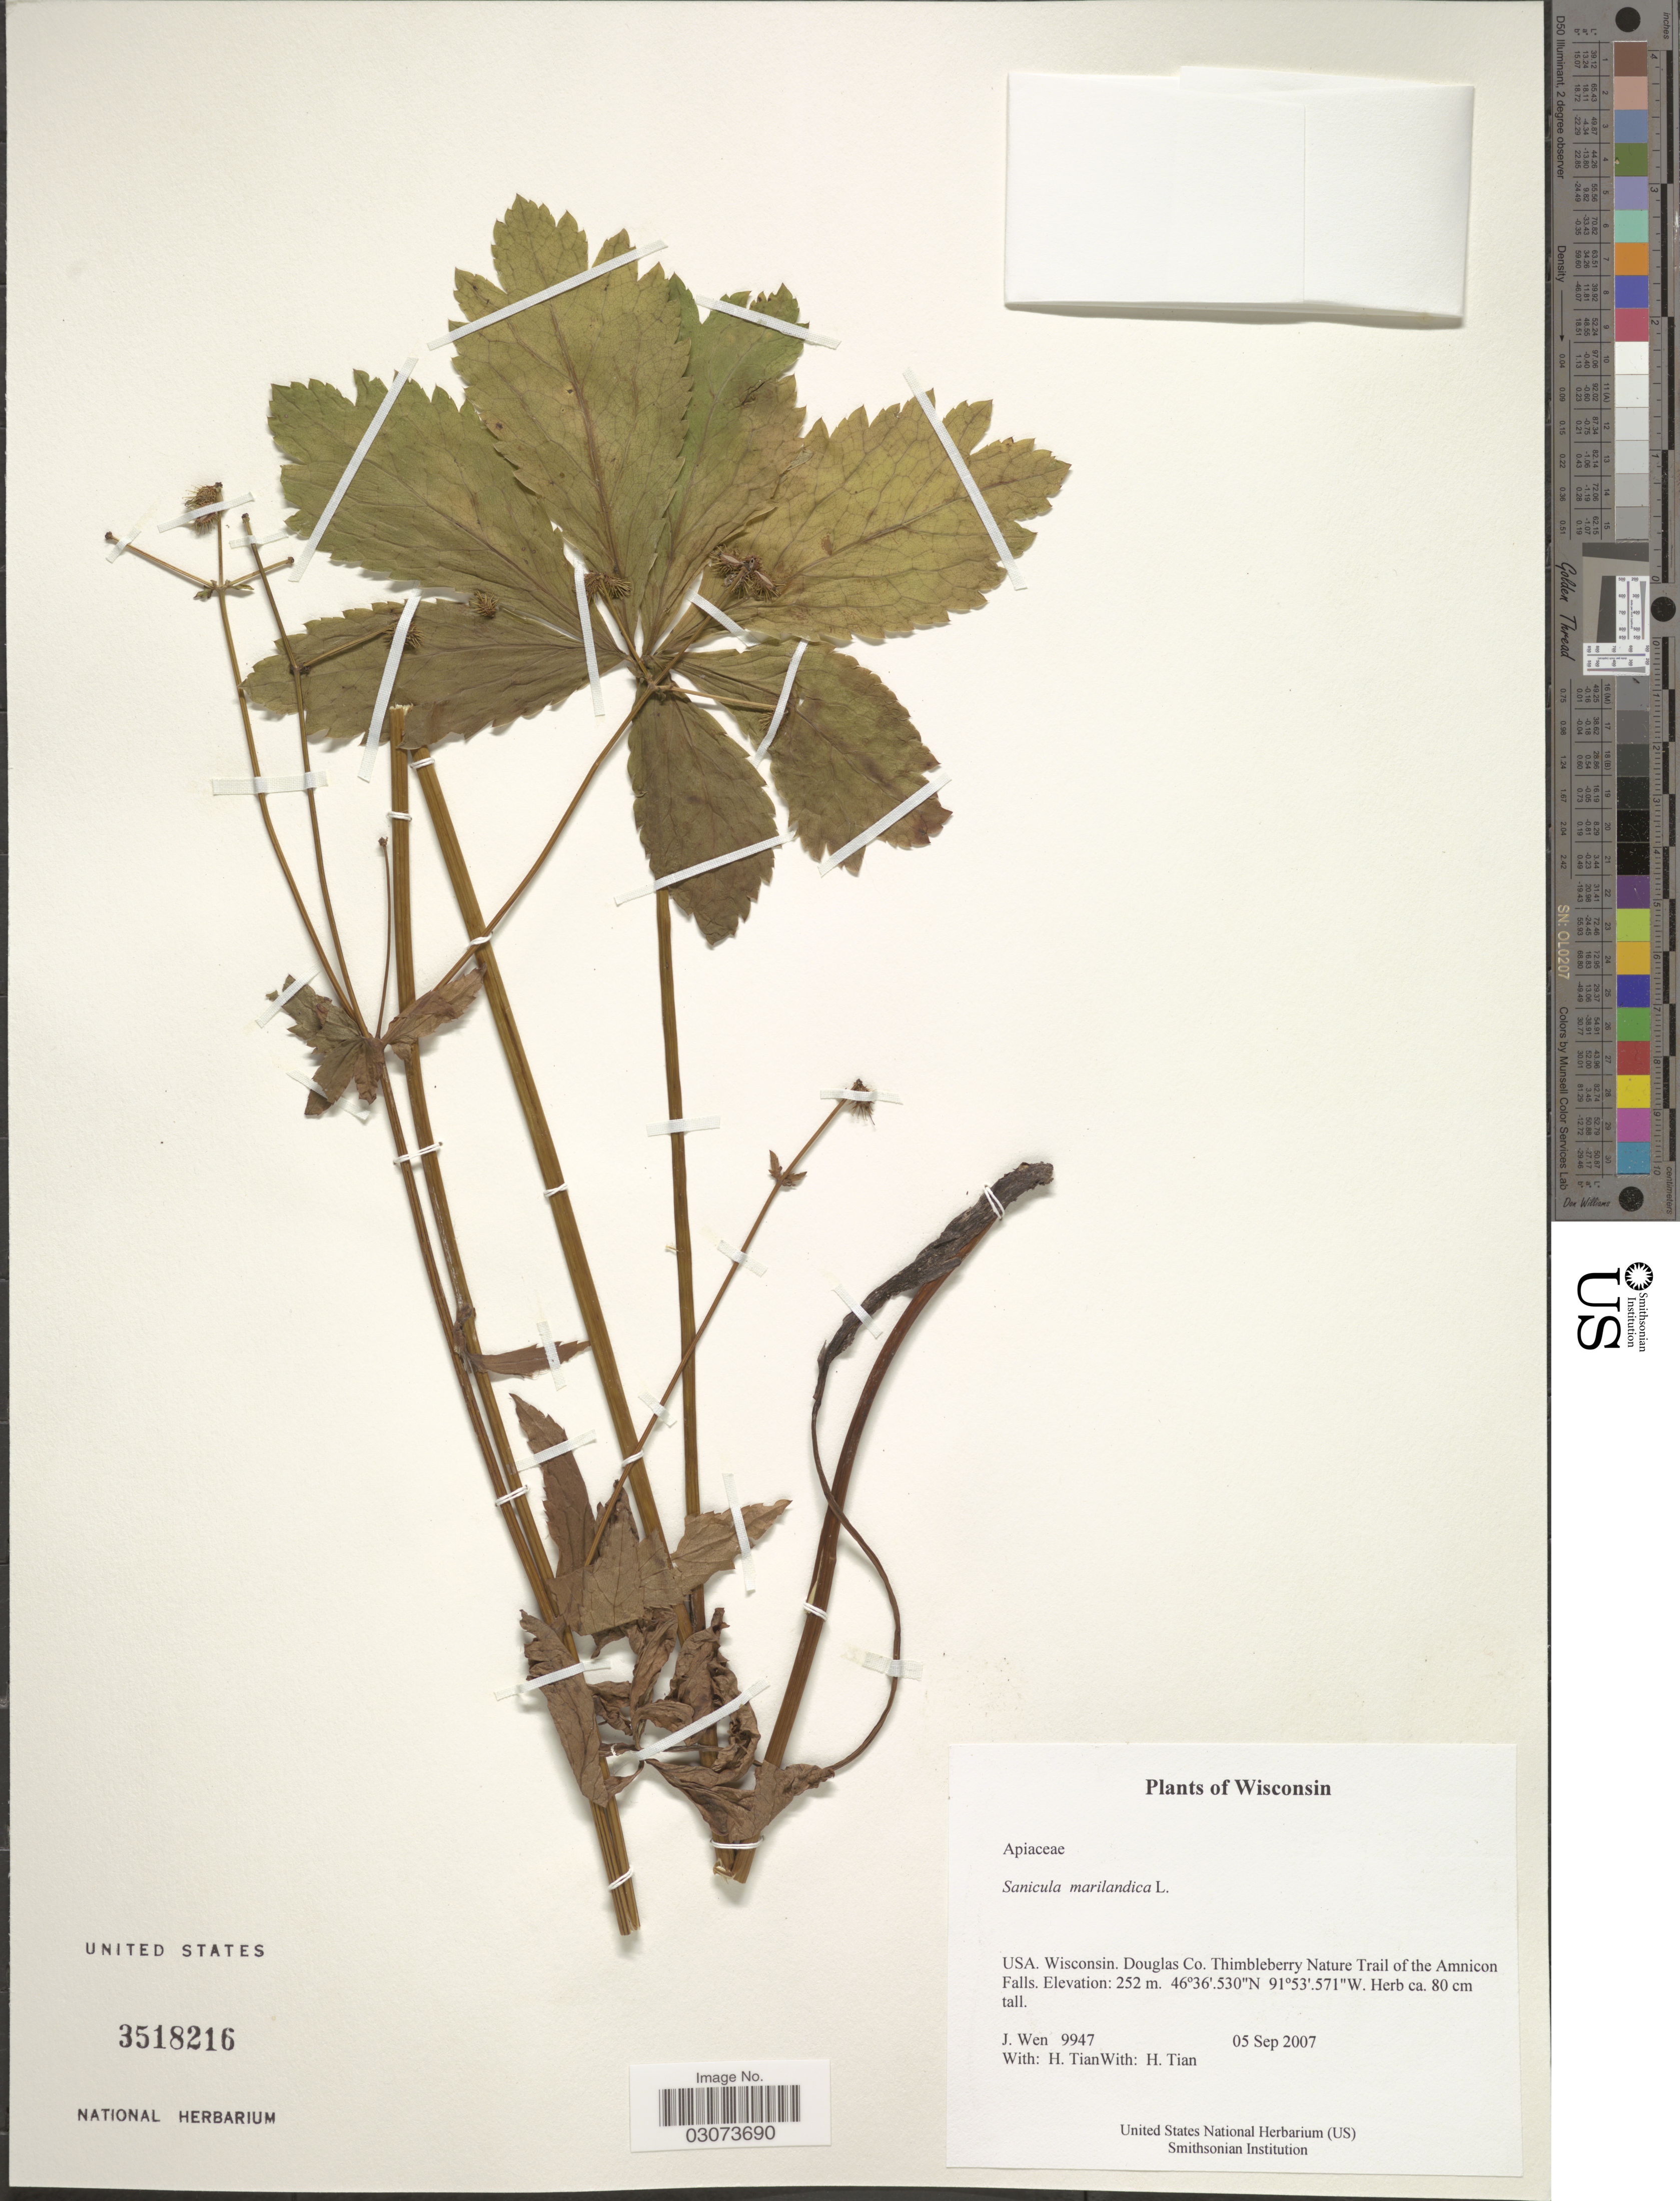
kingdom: Plantae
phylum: Tracheophyta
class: Magnoliopsida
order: Apiales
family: Apiaceae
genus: Sanicula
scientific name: Sanicula marilandica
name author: L.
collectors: J. Wen, H. Tian & H. Tian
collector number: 9947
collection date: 2007-09-05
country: United States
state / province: Wisconsin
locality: Douglas Co. Thimbleberry Nature Trail of the Amnicon Falls.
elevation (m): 252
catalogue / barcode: US 3518216